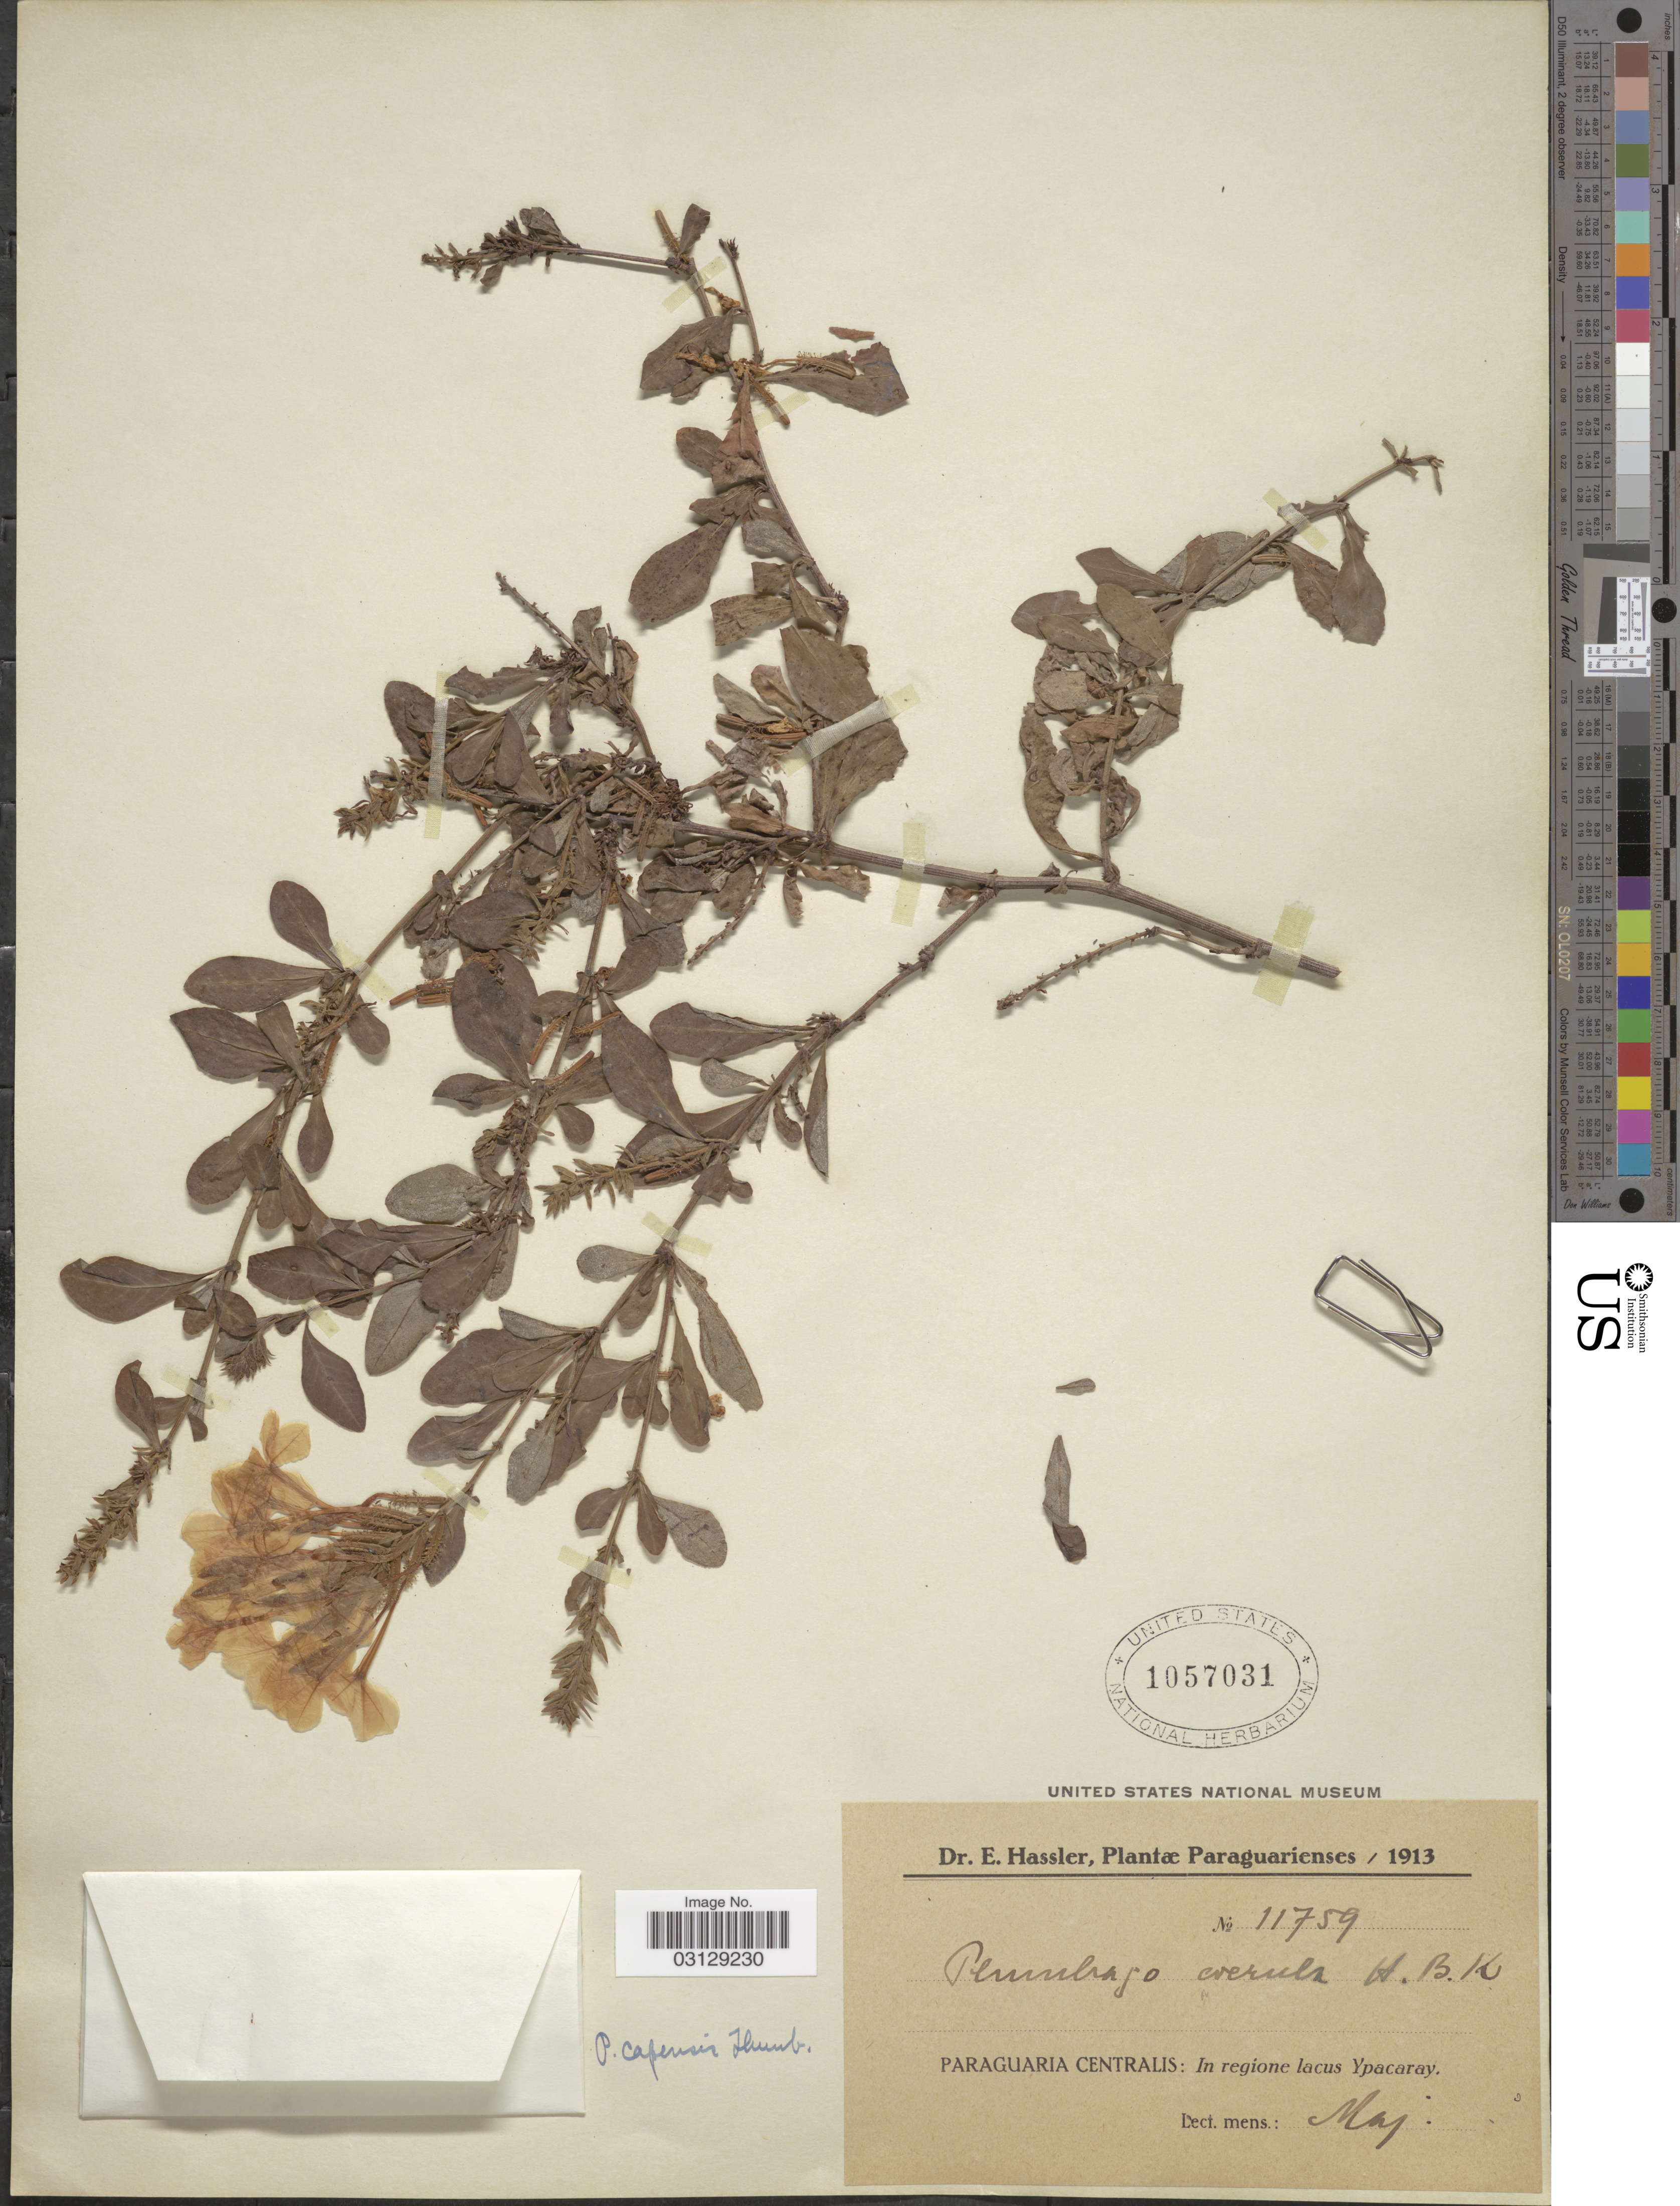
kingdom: Plantae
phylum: Tracheophyta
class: Magnoliopsida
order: Caryophyllales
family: Plumbaginaceae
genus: Plumbago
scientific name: Plumbago auriculata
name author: Lam.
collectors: E. Hassler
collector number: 11759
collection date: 1913-05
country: Paraguay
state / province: Paraguari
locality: Paraguaria Centralis: In regione lacus Ypacaray.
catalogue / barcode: US 1057031